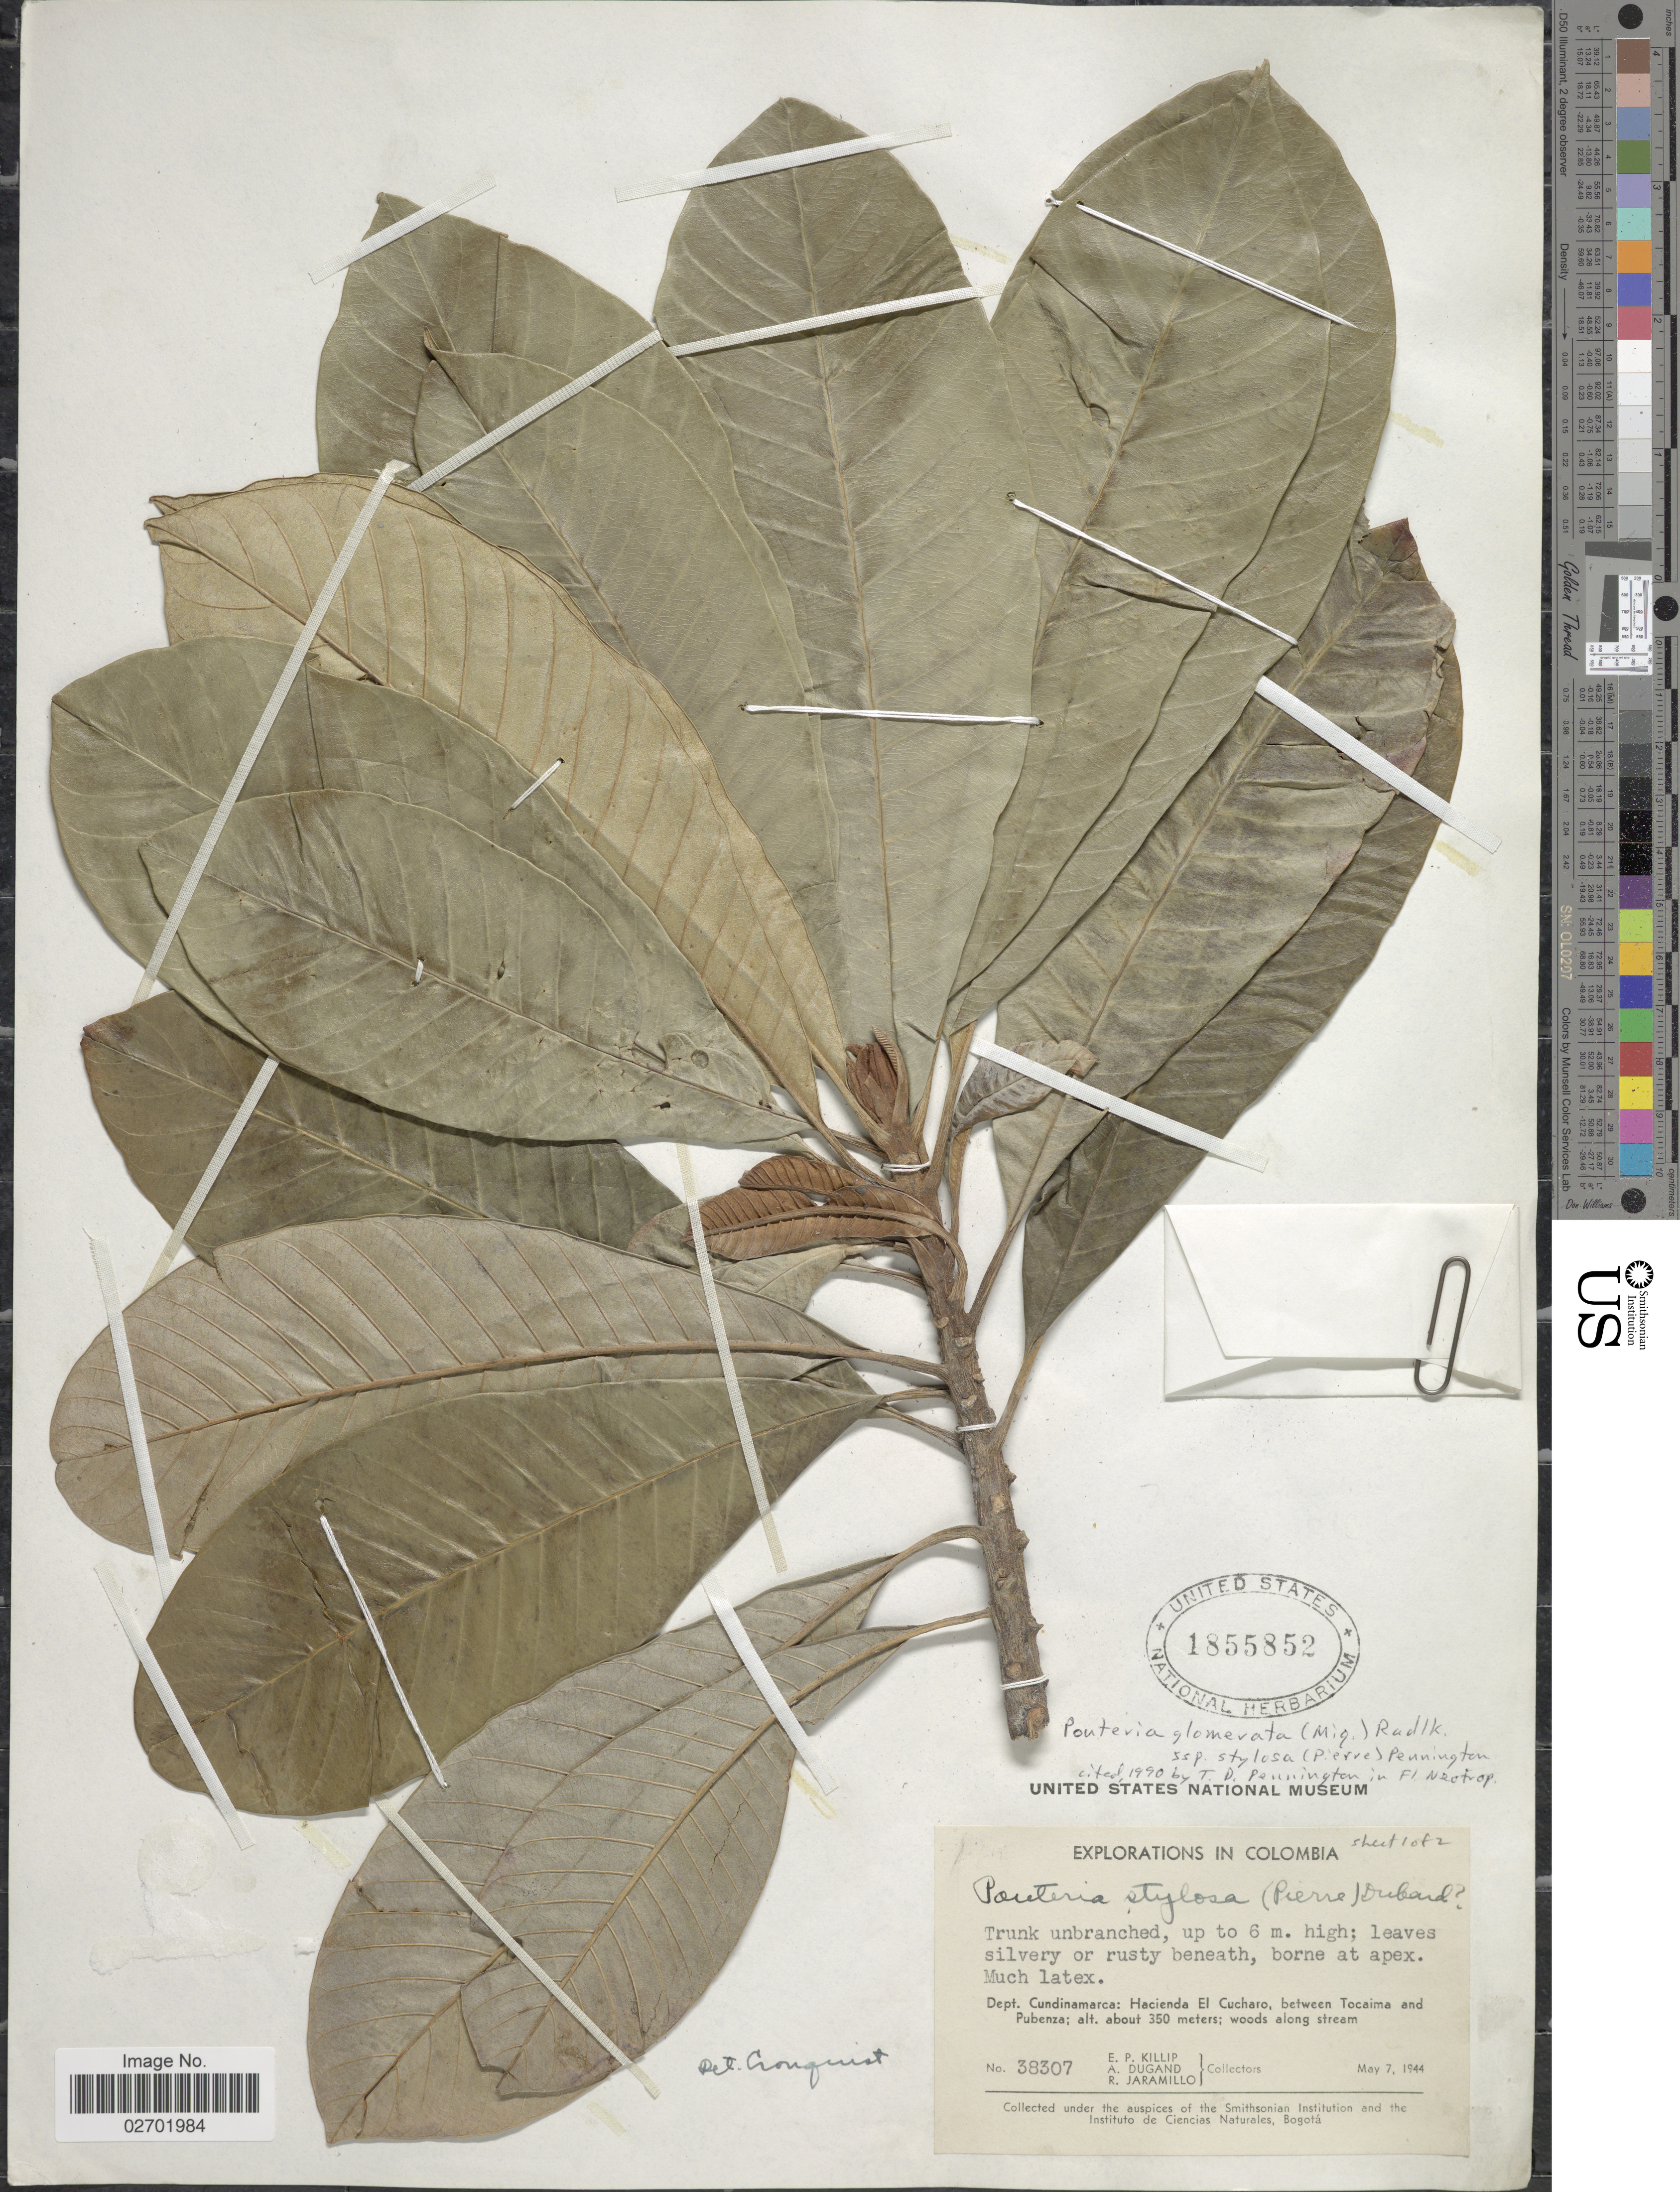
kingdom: Plantae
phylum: Tracheophyta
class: Magnoliopsida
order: Ericales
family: Sapotaceae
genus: Pouteria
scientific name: Pouteria glomerata subsp. stylosa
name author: (Miq.) Radlk.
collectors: E. P. Killip, A. Dugand & R. Jaramillo M.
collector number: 38307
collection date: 1944-05-07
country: Colombia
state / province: Cundinamarca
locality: Hacienda El Cucharo, between Tocaima and Pubenza; woods along stream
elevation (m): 350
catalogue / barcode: US 1855852